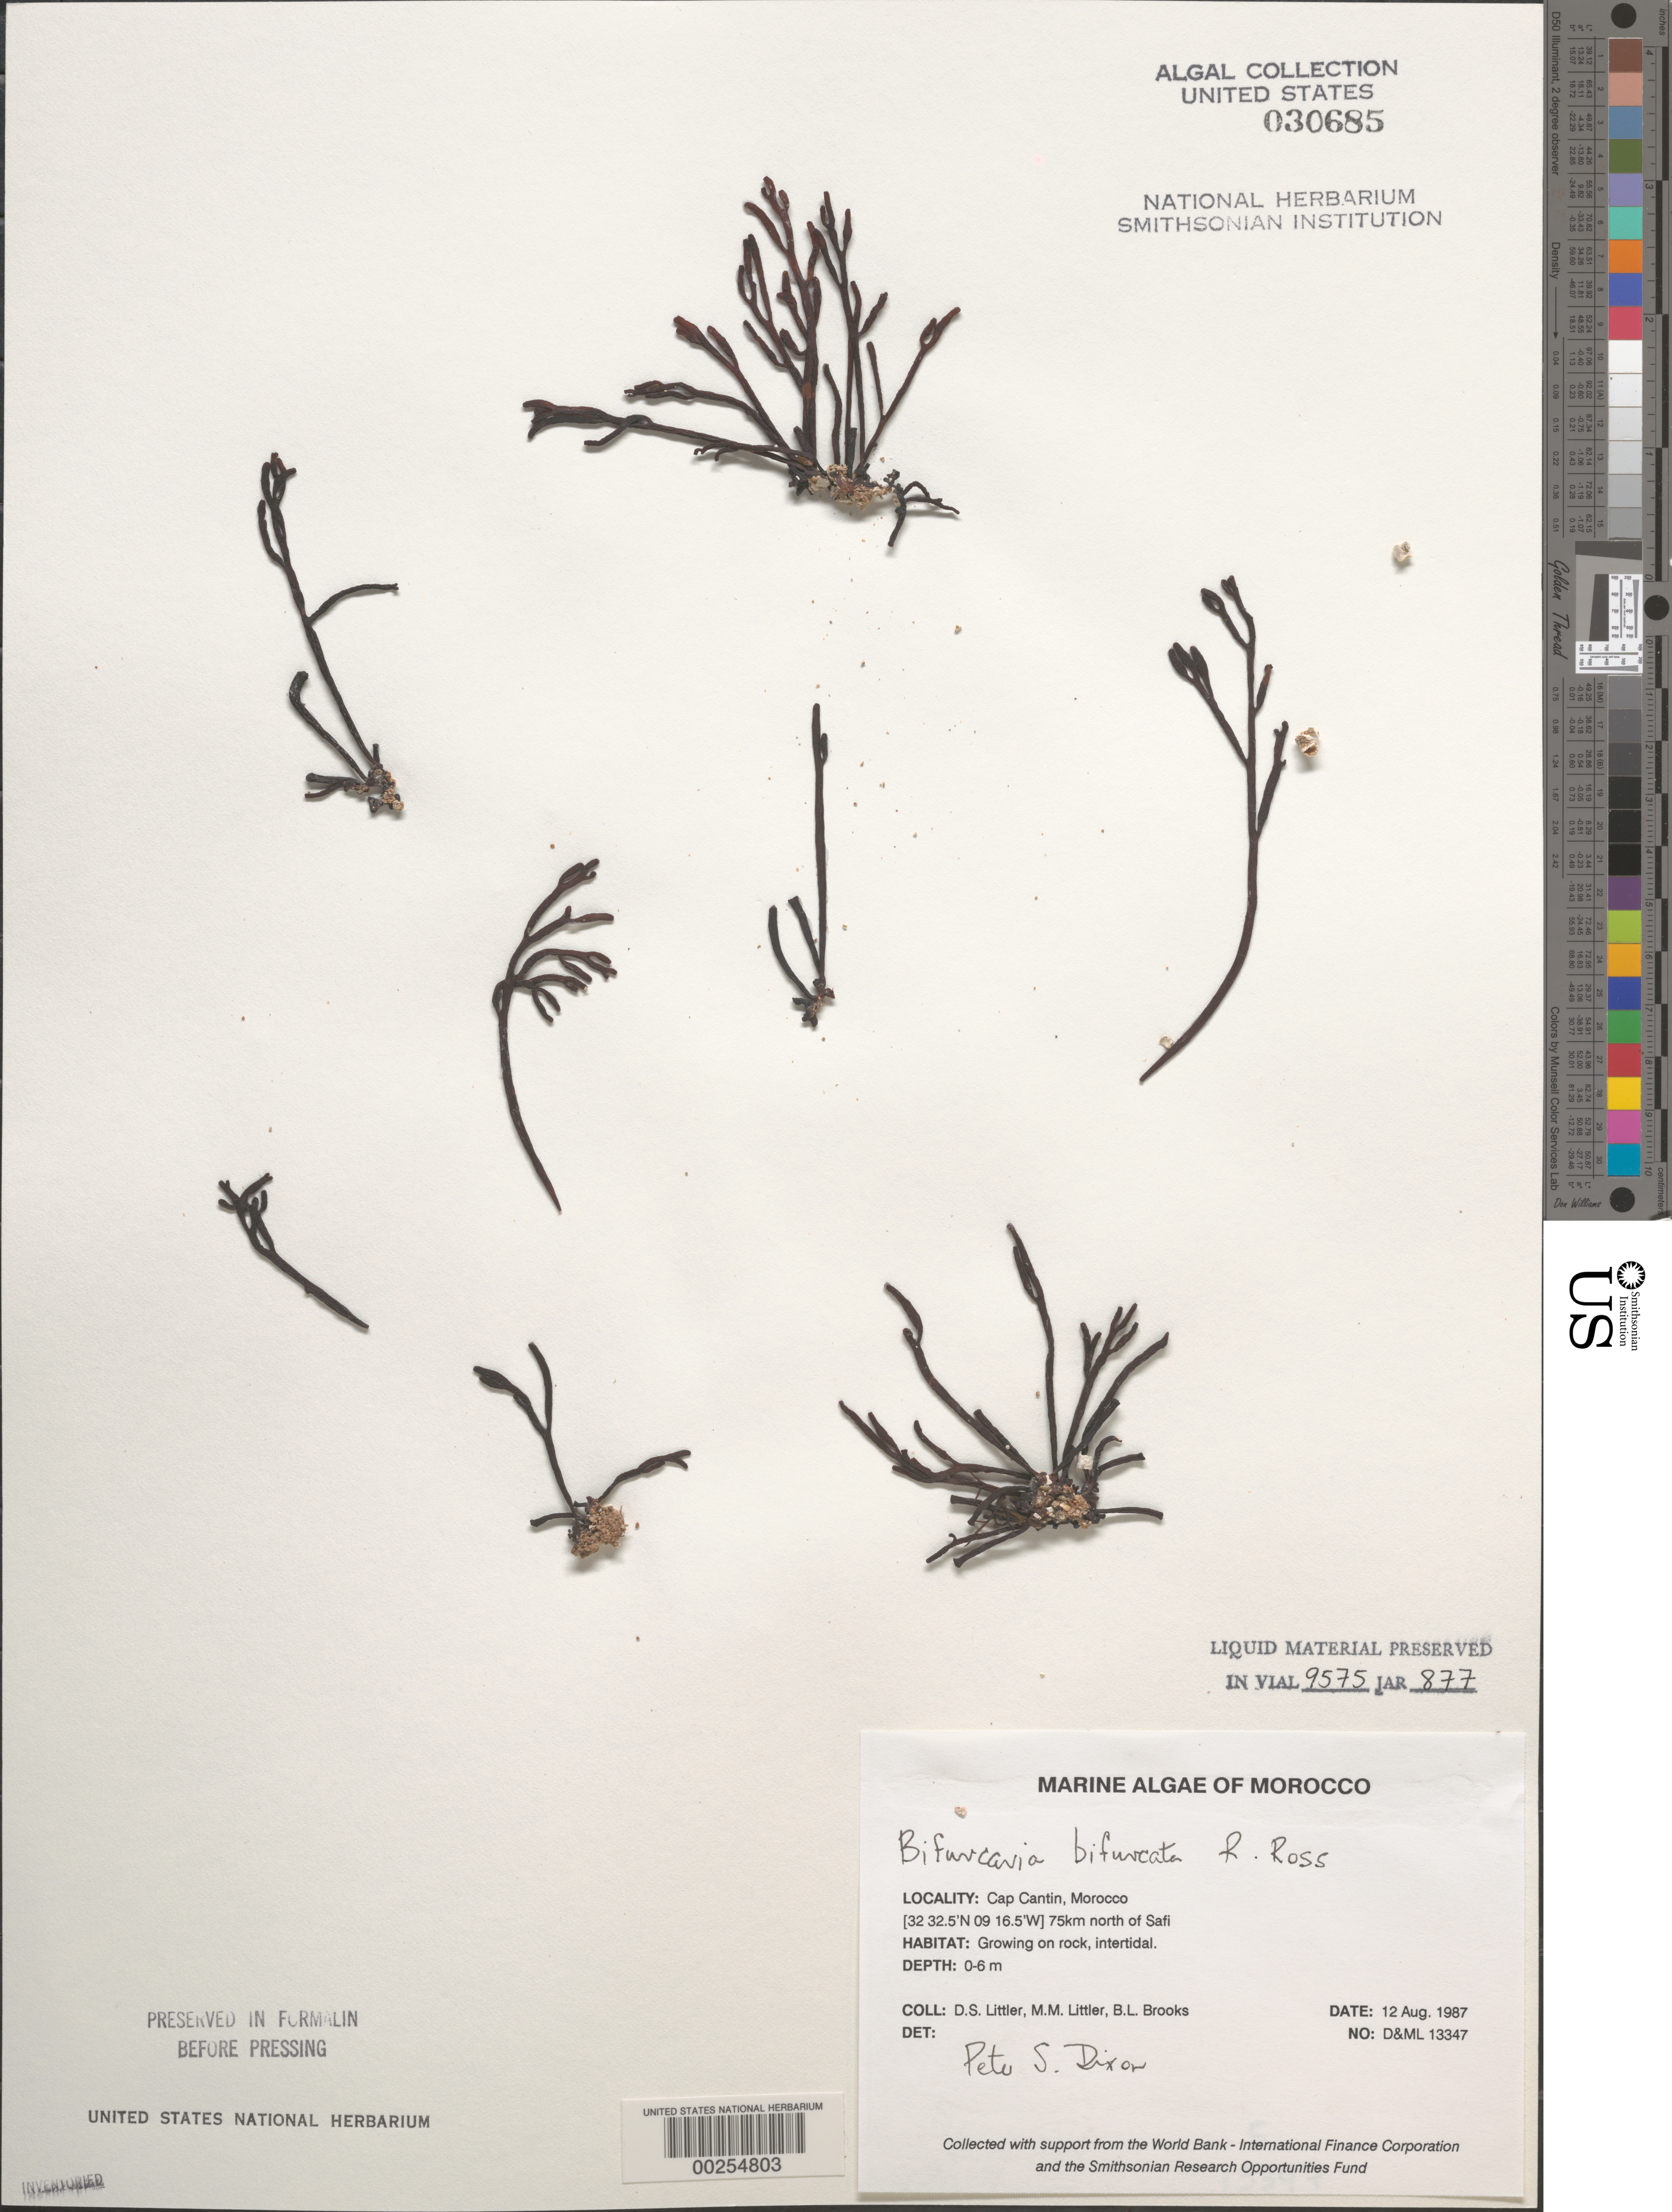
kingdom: Chromista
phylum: Ochrophyta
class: Phaeophyceae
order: Fucales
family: Sargassaceae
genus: Bifurcaria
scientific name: Bifurcaria bifurcata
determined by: Dixon, P. S.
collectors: D. S. Littler, M. M. Littler & B. Brooks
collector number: D&ML 13347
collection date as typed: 12 Aug 1987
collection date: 1987-08-12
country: Morocco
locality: Cap Cantin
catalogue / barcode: US 30685